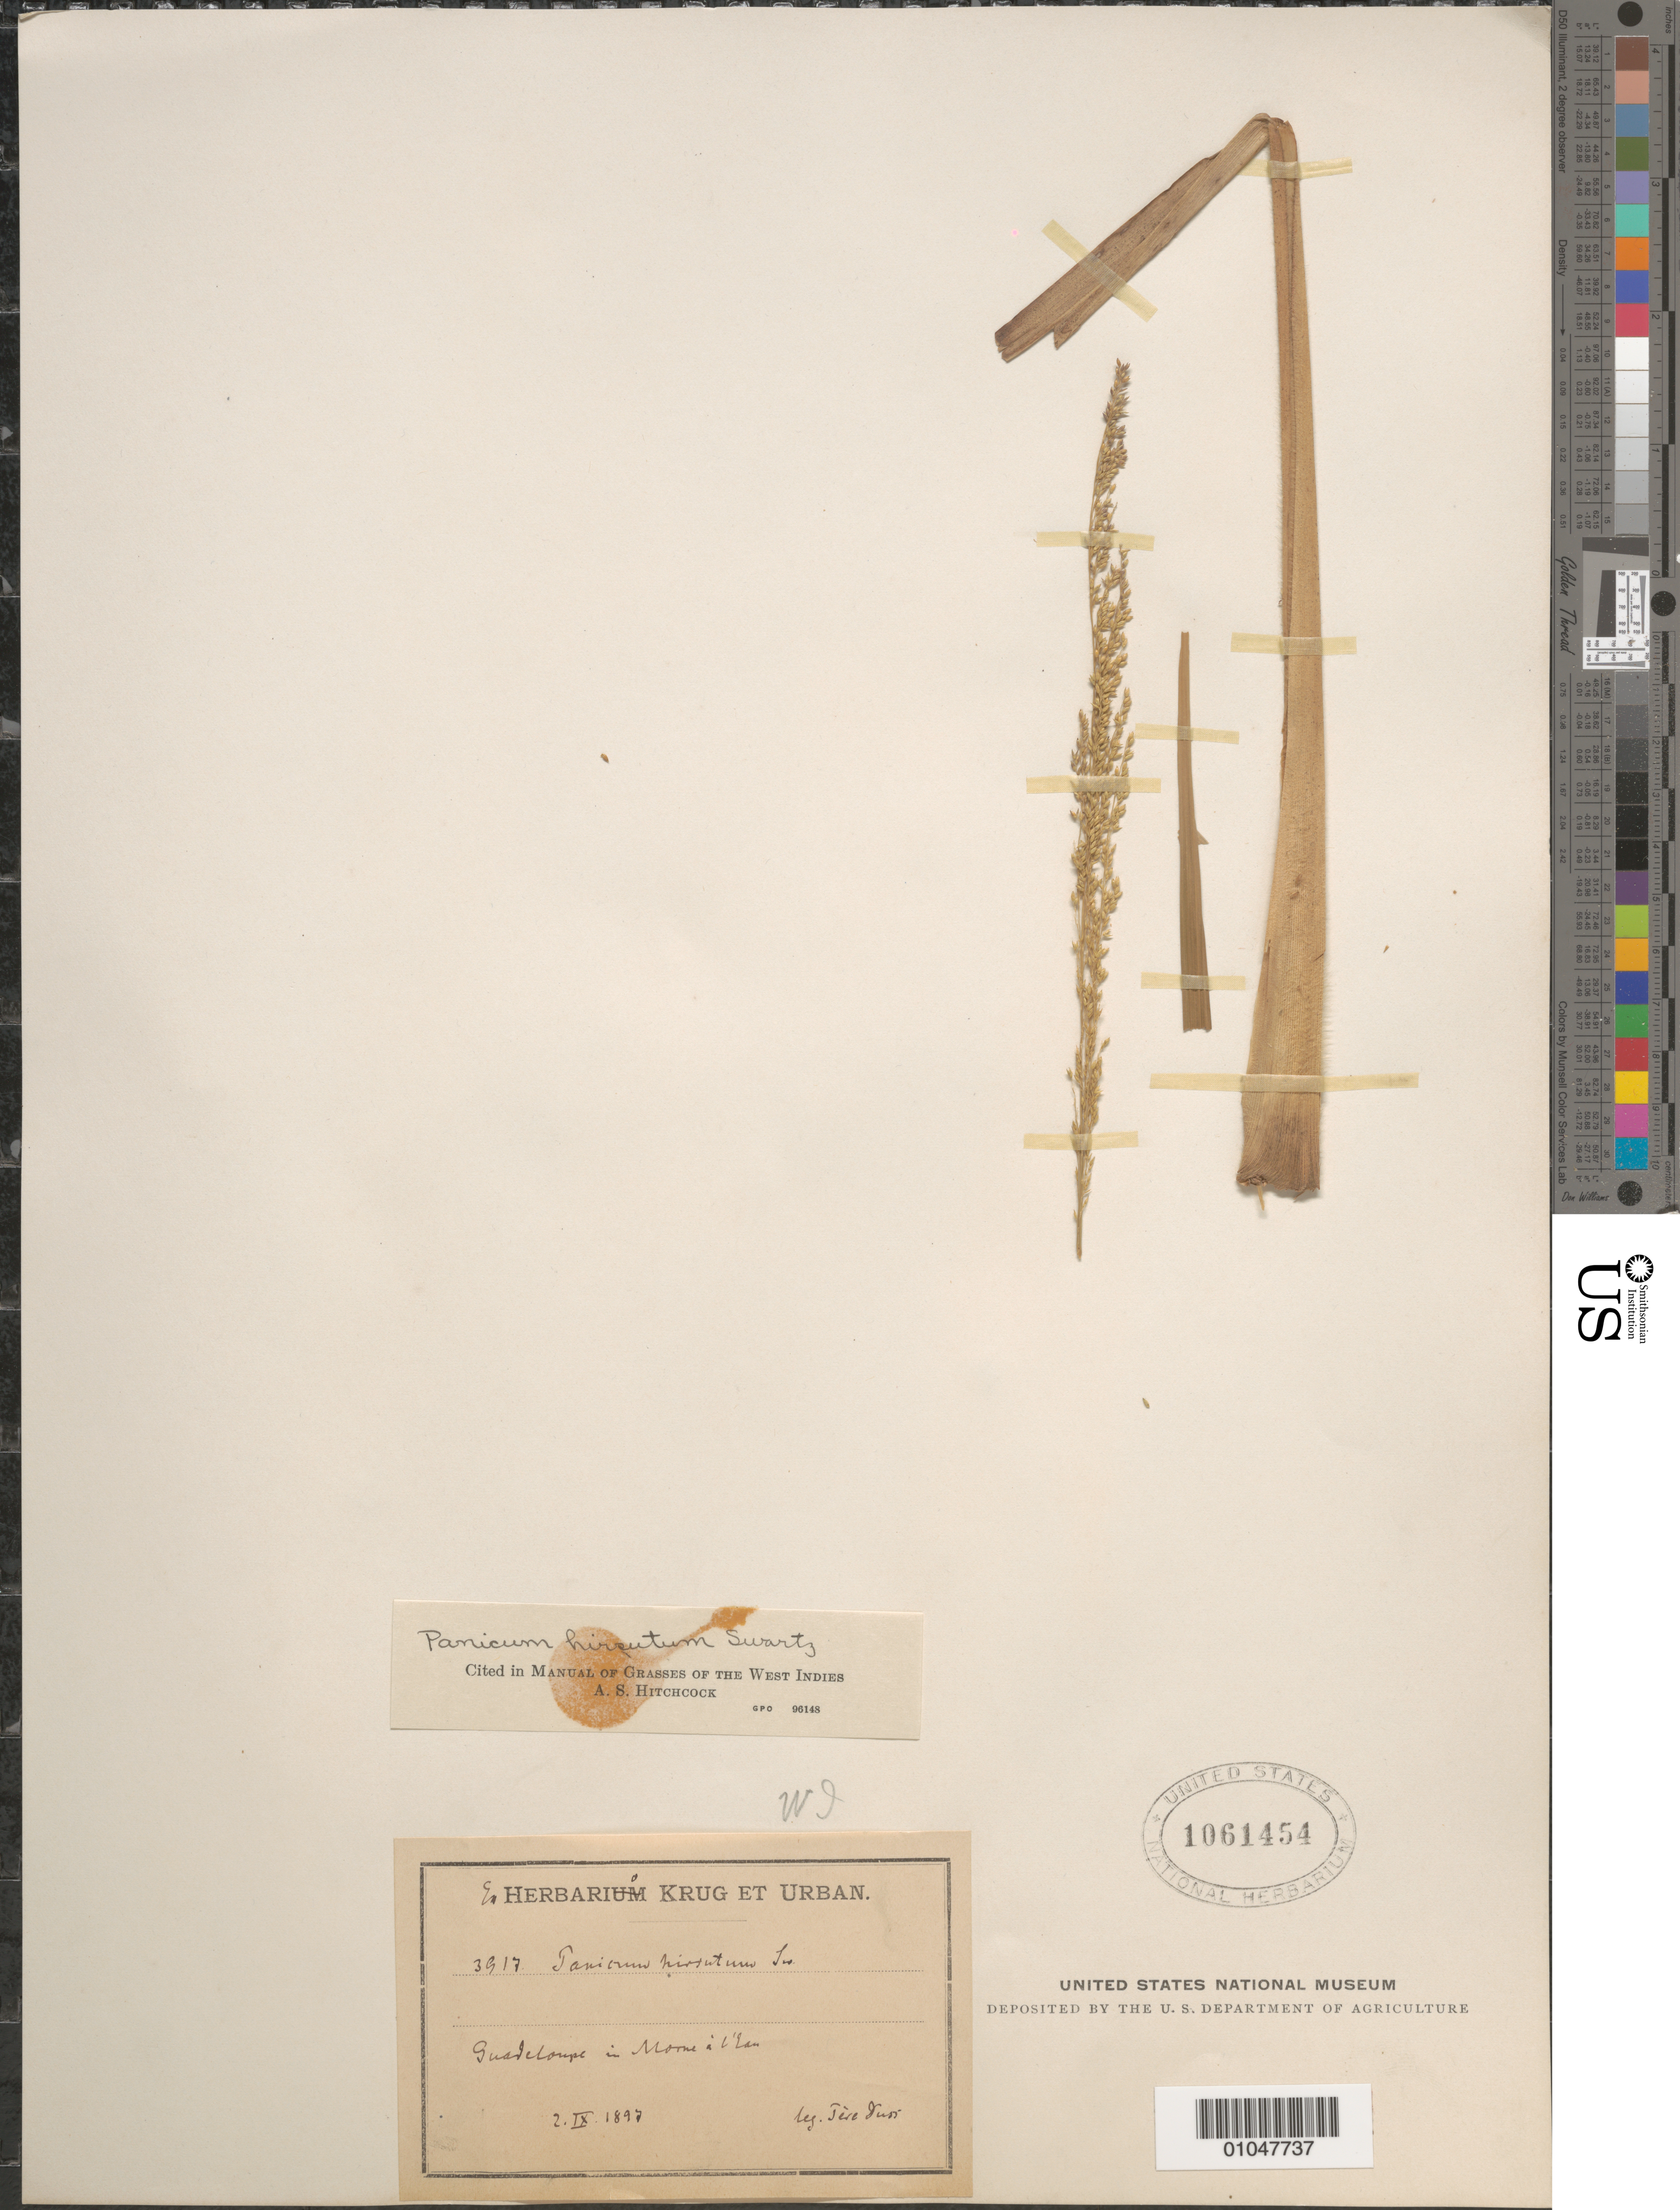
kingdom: Plantae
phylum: Tracheophyta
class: Liliopsida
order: Poales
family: Poaceae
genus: Panicum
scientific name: Panicum hirsutum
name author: Sw.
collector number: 3917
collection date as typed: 02 Sep 1897 or 09 Feb 1897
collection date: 1897-02-09 or 1897-09-02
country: Guadeloupe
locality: In Morne a l'Eau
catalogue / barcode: US 1061454